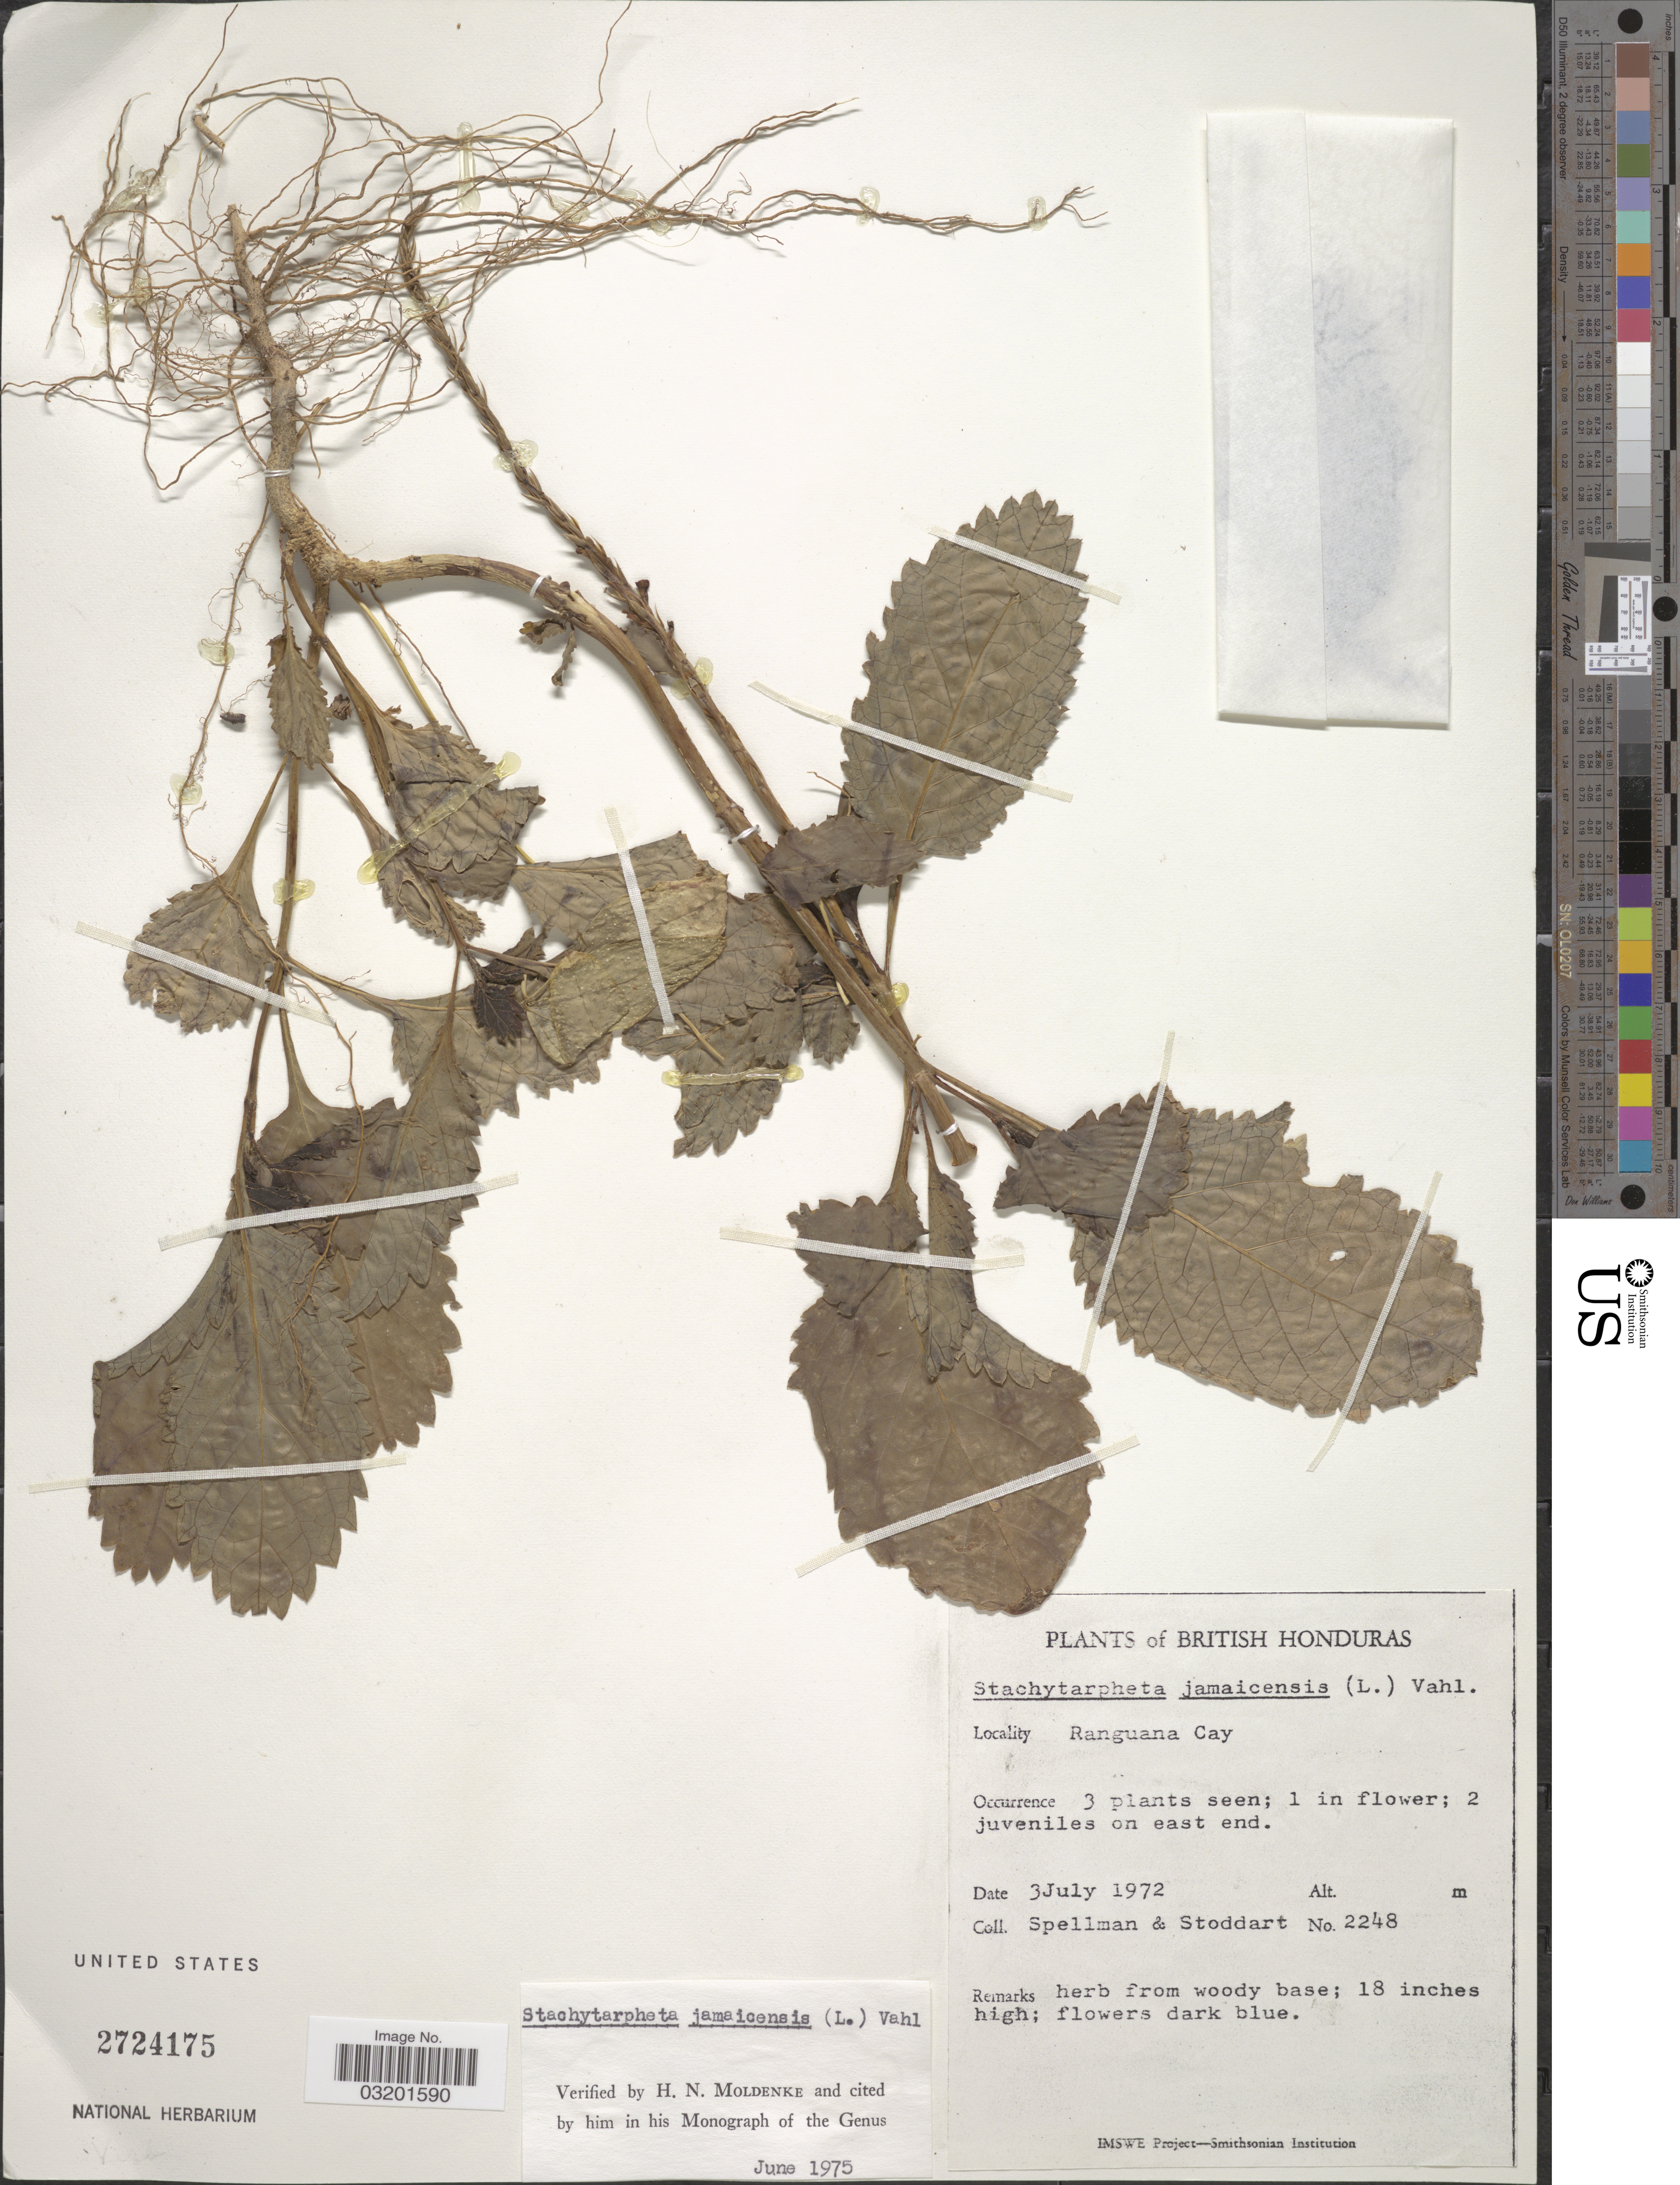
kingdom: Plantae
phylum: Tracheophyta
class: Magnoliopsida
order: Lamiales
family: Verbenaceae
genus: Stachytarpheta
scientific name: Stachytarpheta jamaicensis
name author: (L.) Vahl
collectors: Spellman, -- & -. Stoddart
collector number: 2248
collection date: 1972-07-03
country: Belize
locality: British Honduras. Ranguana Cay.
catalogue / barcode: US 2724175